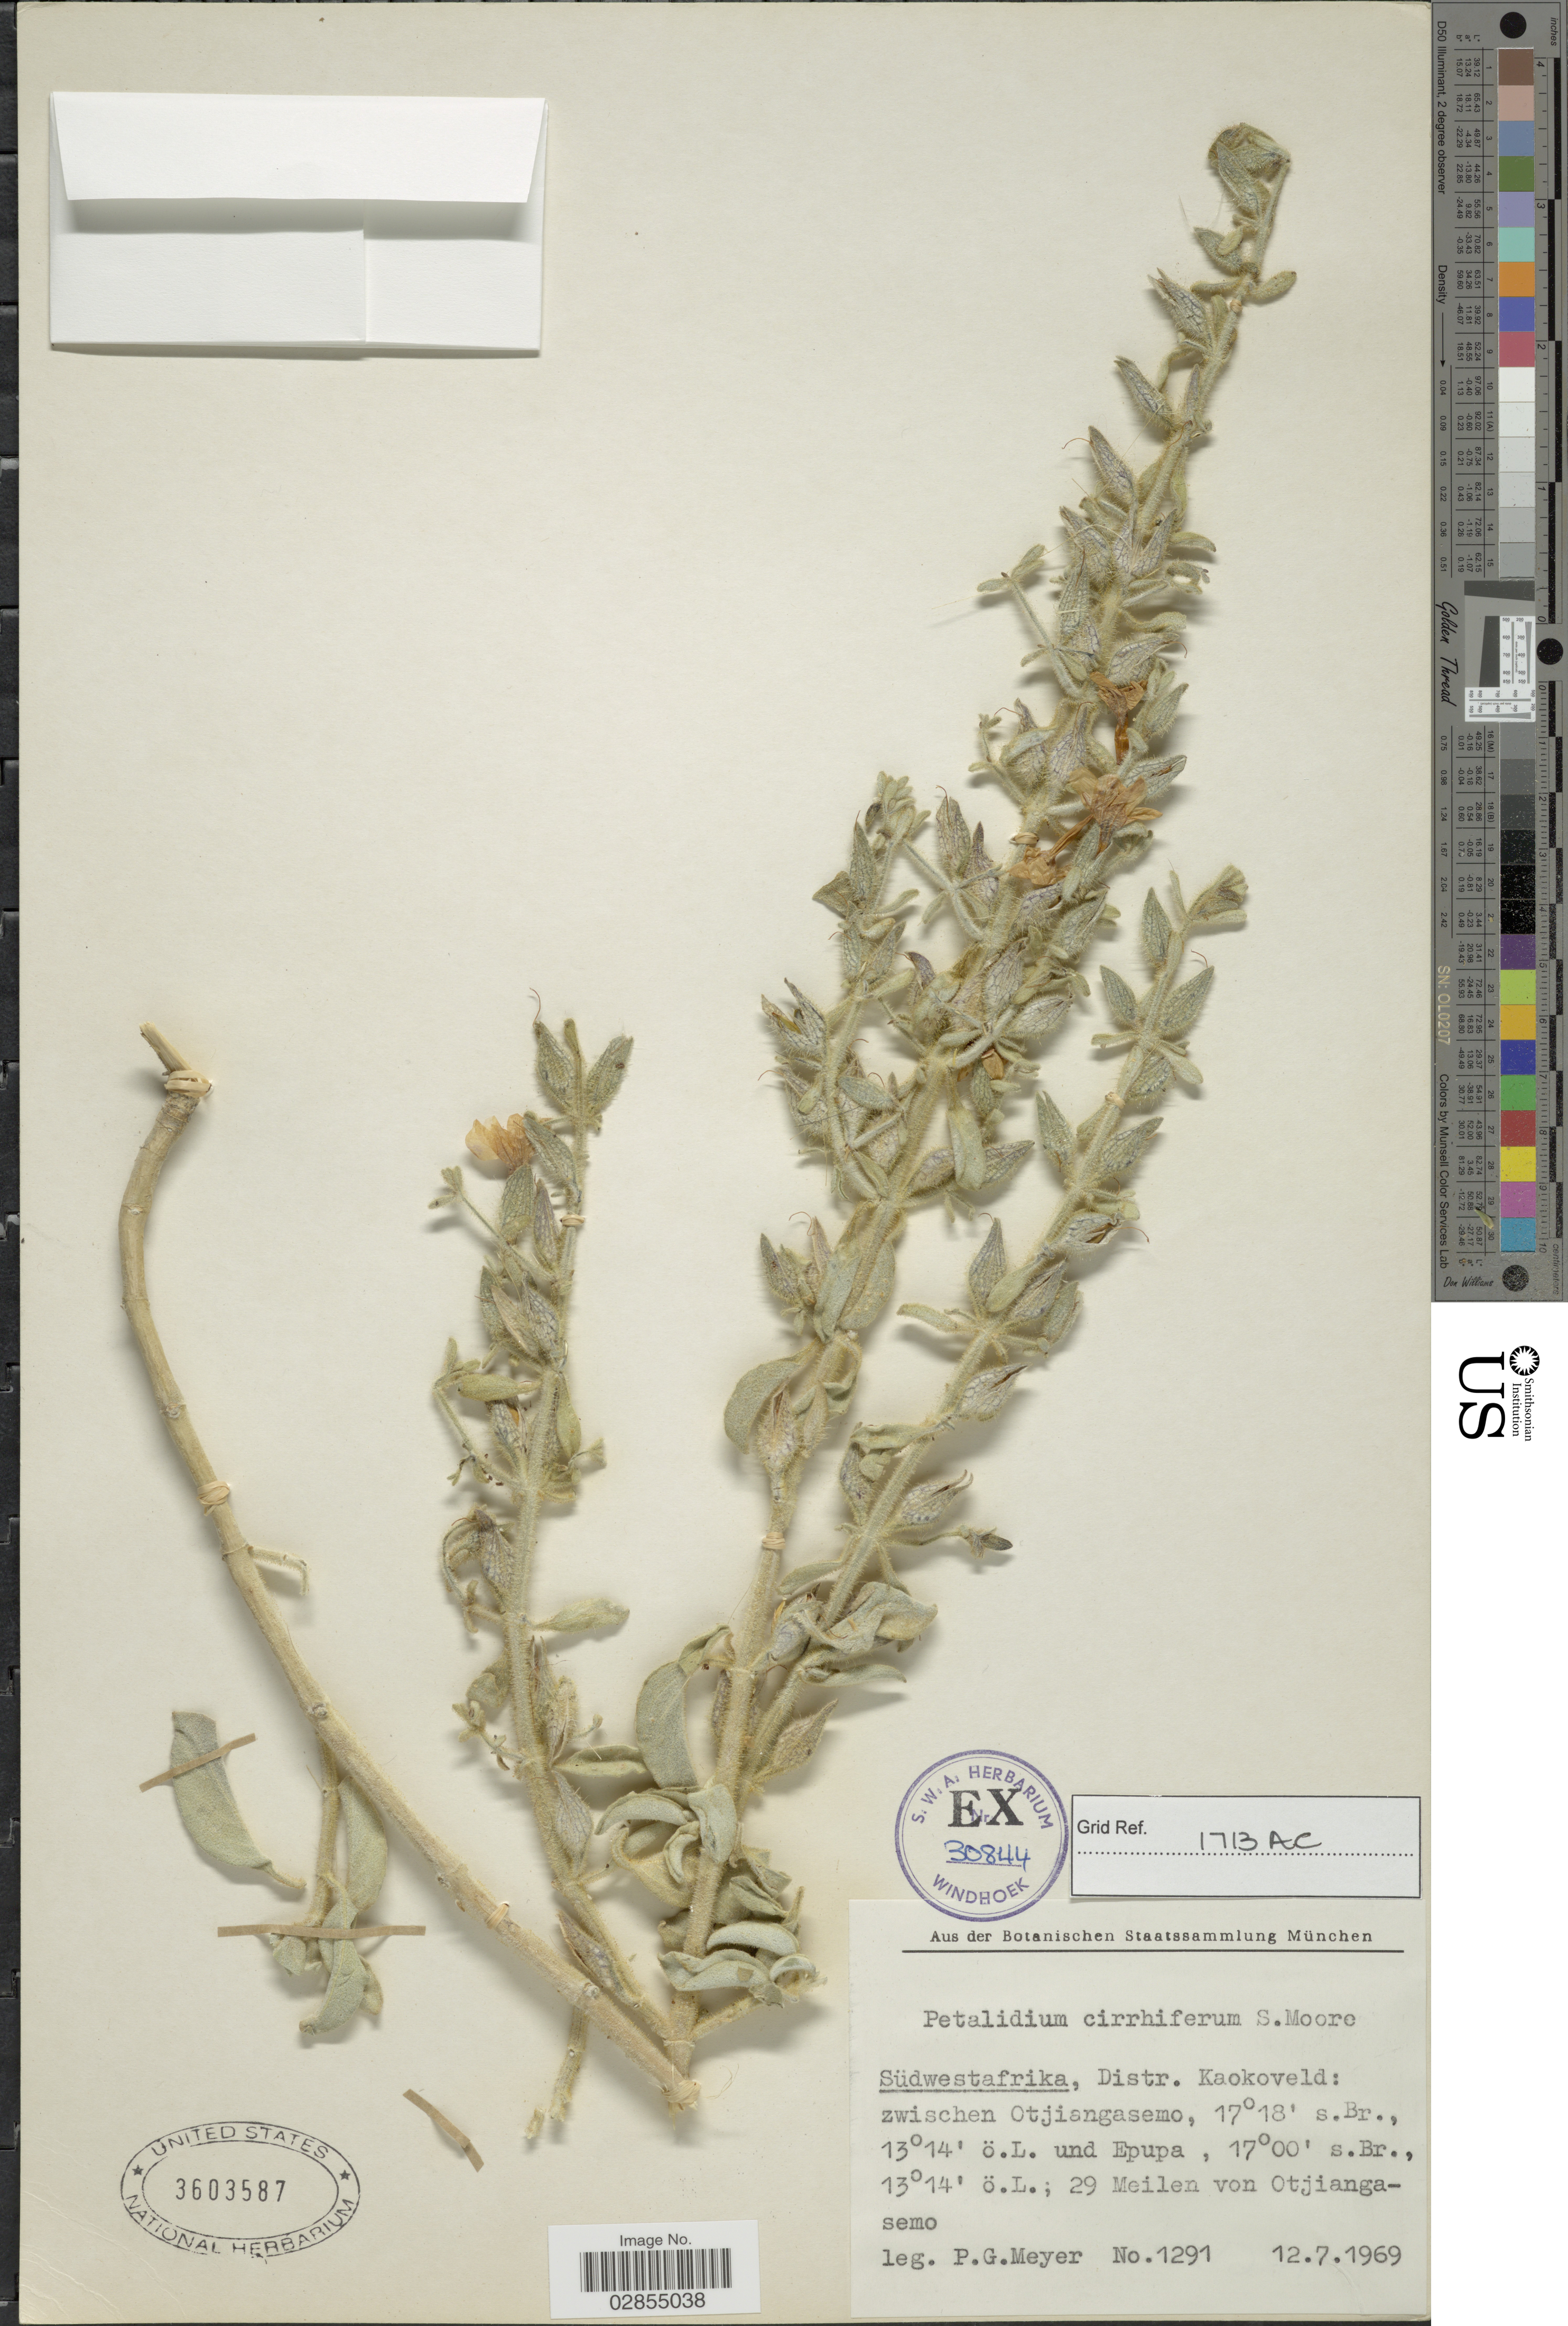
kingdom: Plantae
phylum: Tracheophyta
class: Magnoliopsida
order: Lamiales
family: Acanthaceae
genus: Petalidium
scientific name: Petalidium cirrhiferum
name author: S. Moore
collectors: P. Meyer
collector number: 1291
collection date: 1969-07-12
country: Namibia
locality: Südwestafrika, Distr. Kaokoveld, zwischen Otjiangasemo, Epupa, 29 Meilen von Otjiangasemo.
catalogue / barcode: US 3603587